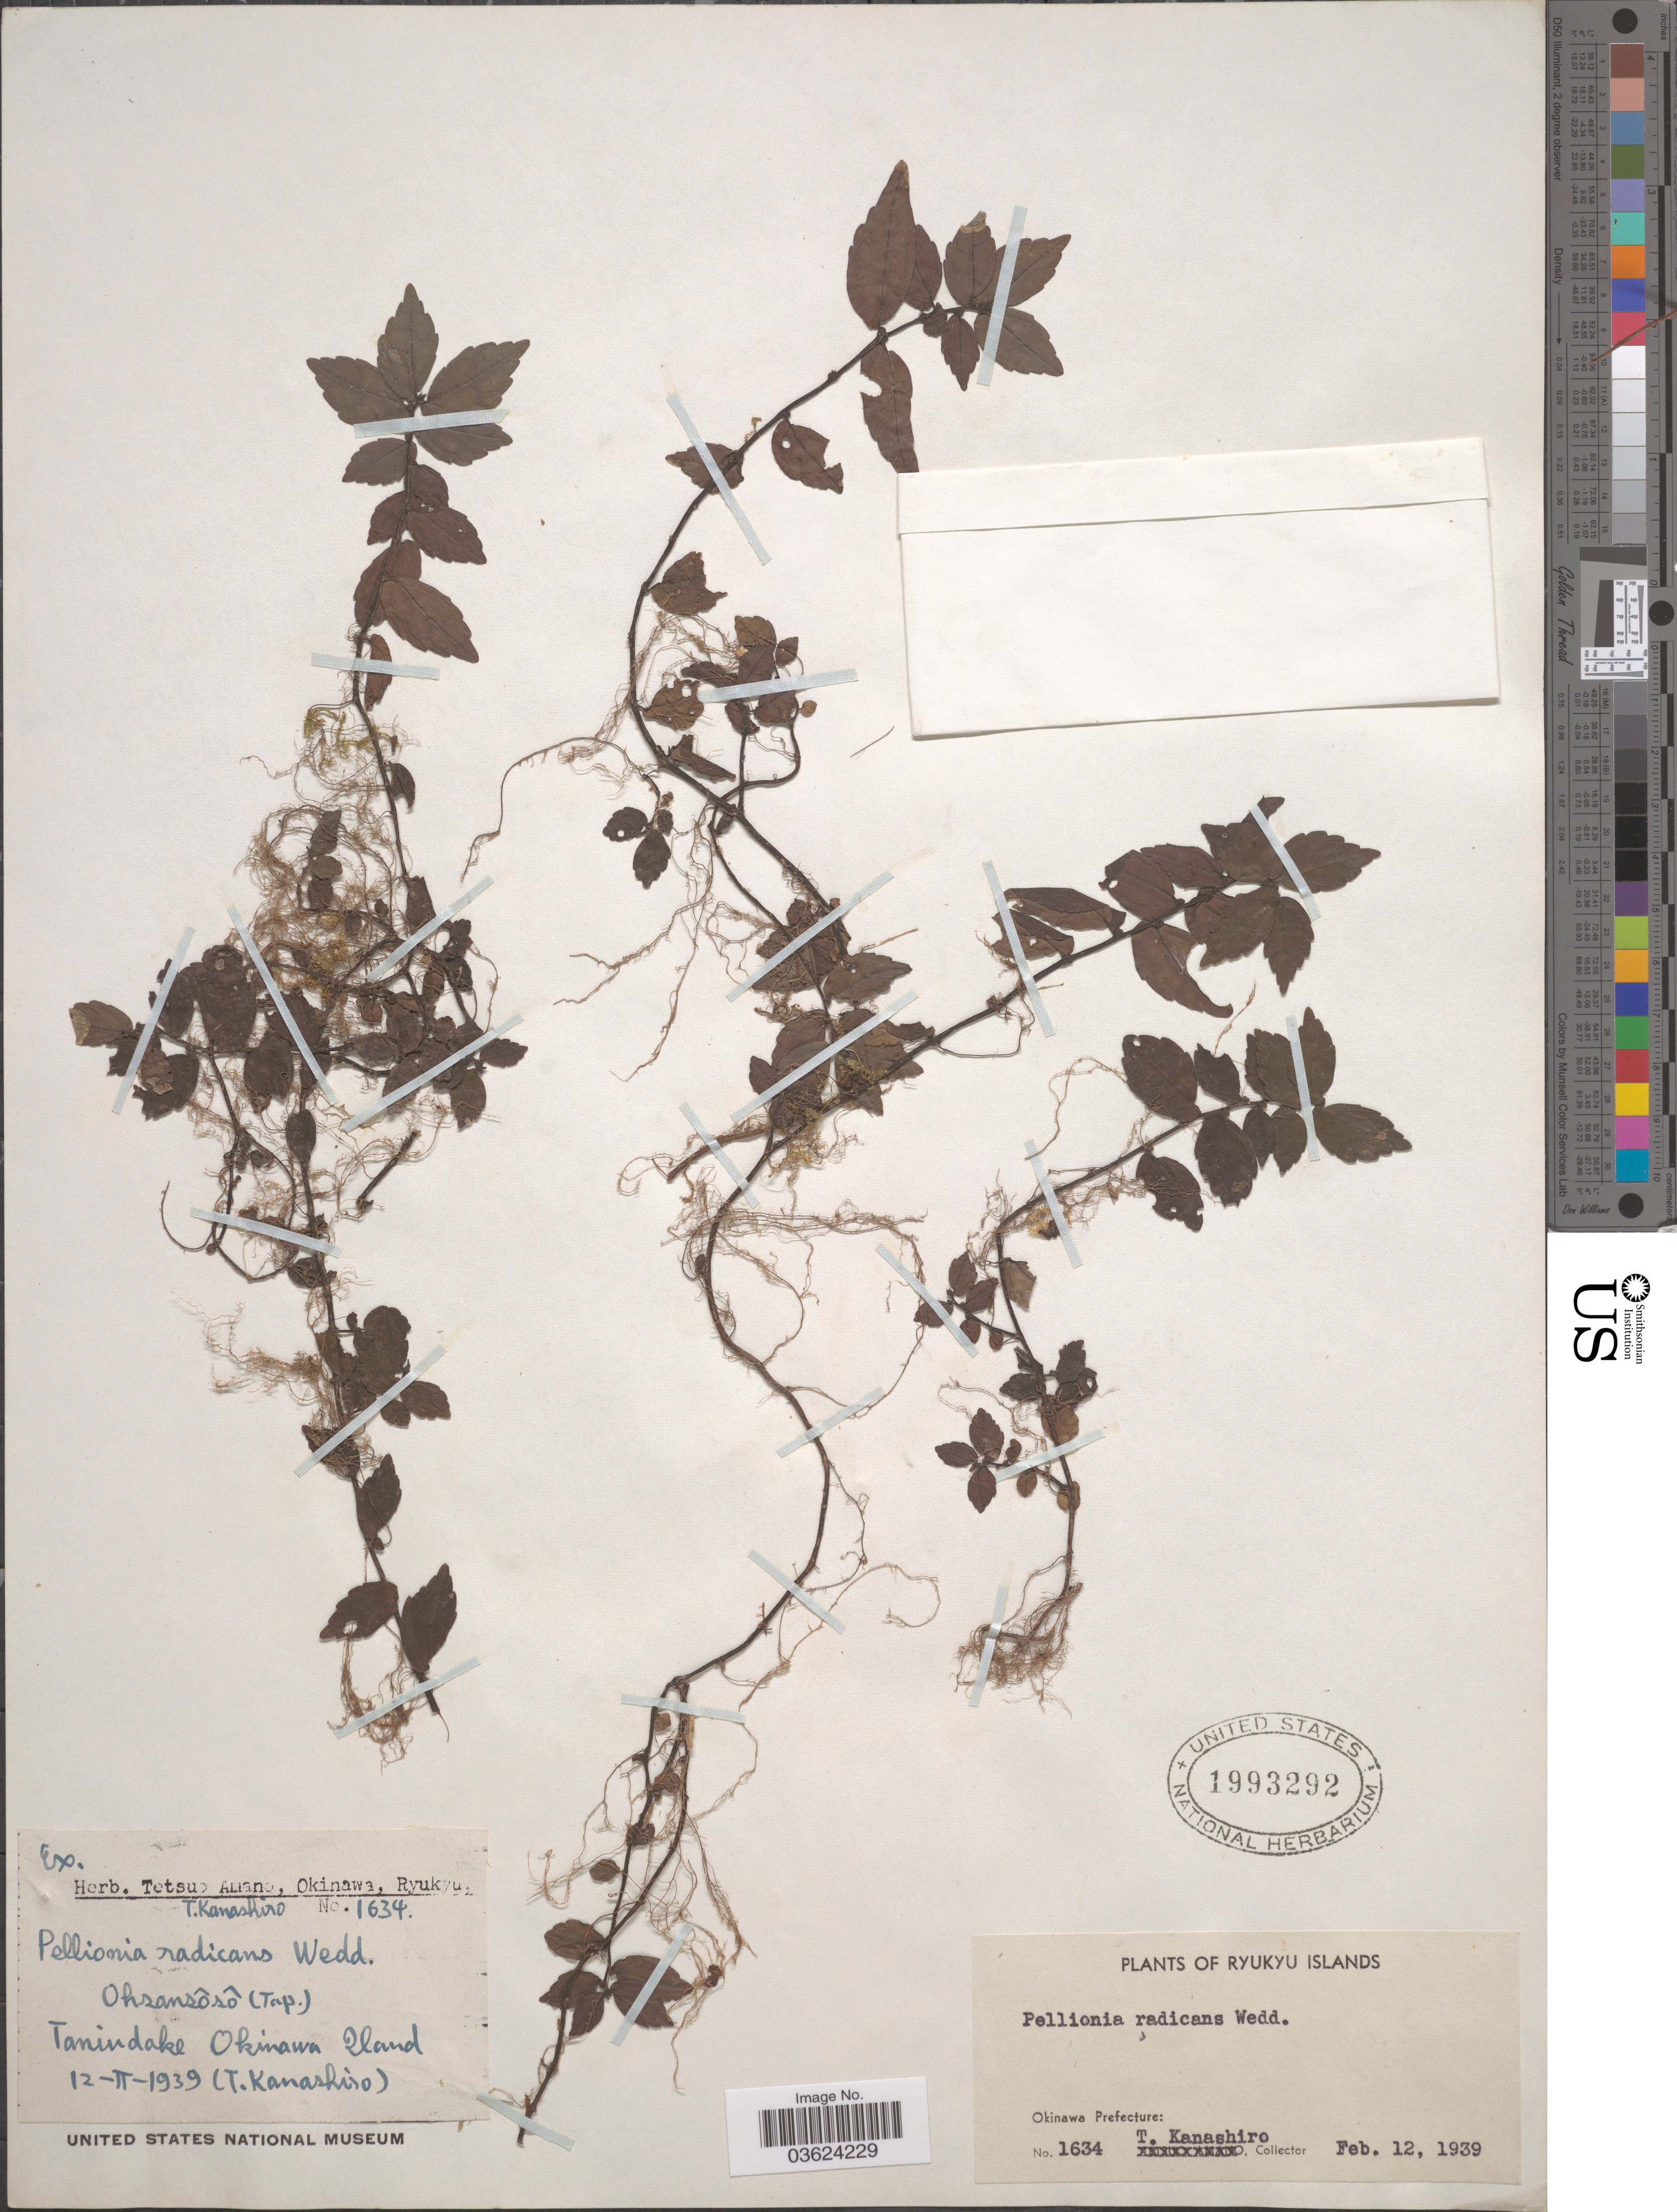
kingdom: Plantae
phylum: Tracheophyta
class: Magnoliopsida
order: Rosales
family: Urticaceae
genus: Pellionia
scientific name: Pellionia radicans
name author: (Siebold & Zucc.) Wedd.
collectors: T. Kanashiro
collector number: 1634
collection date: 1939-02-12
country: Japan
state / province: Okinawa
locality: Ryukyu Islands. Okinawa Prefecture. Tanindake Okinawa Island.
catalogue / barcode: US 1993292